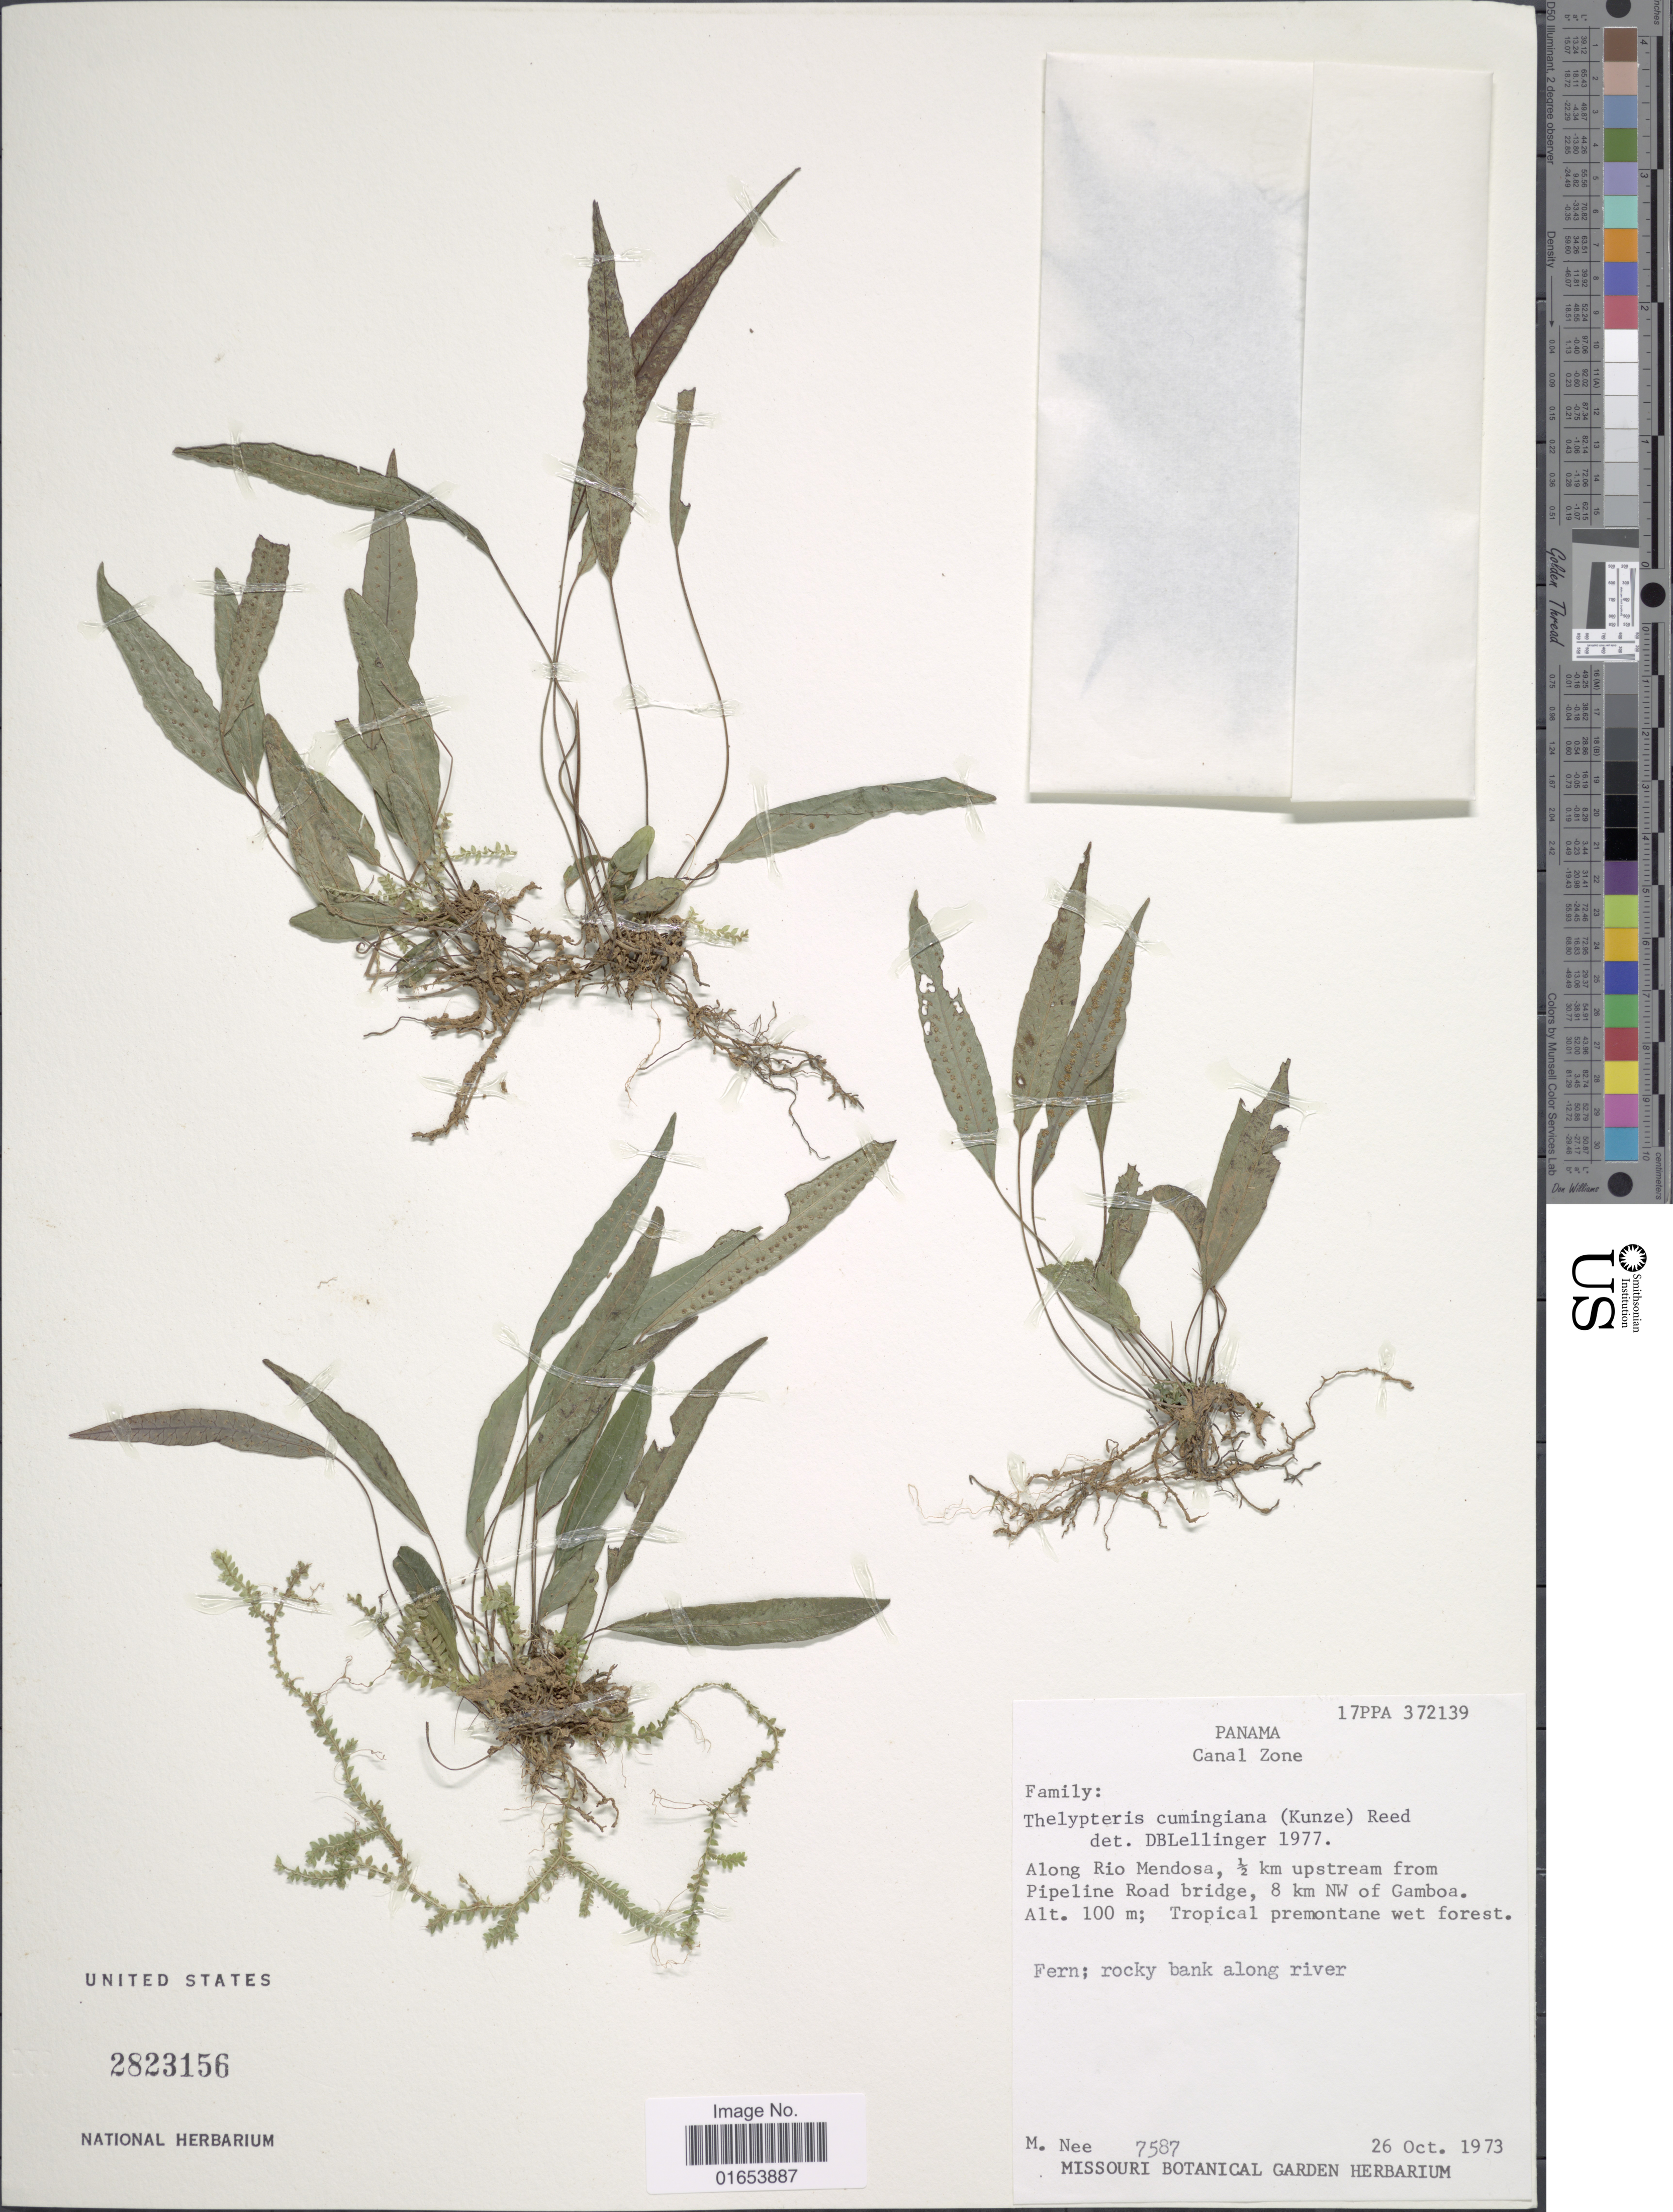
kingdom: Plantae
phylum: Tracheophyta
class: Polypodiopsida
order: Polypodiales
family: Thelypteridaceae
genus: Goniopteris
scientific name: Goniopteris cumingiana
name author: (Kunze) de Jonch. & Sen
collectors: M. Nee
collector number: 7587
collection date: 1973-10-26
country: Panama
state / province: Colón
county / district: Canal Zone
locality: Canal Zone, along Rio Mendosa, 0.5 km upstream from Pipeline Road bridge, 8 km NW of Gamboa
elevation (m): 100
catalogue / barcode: US 2823156